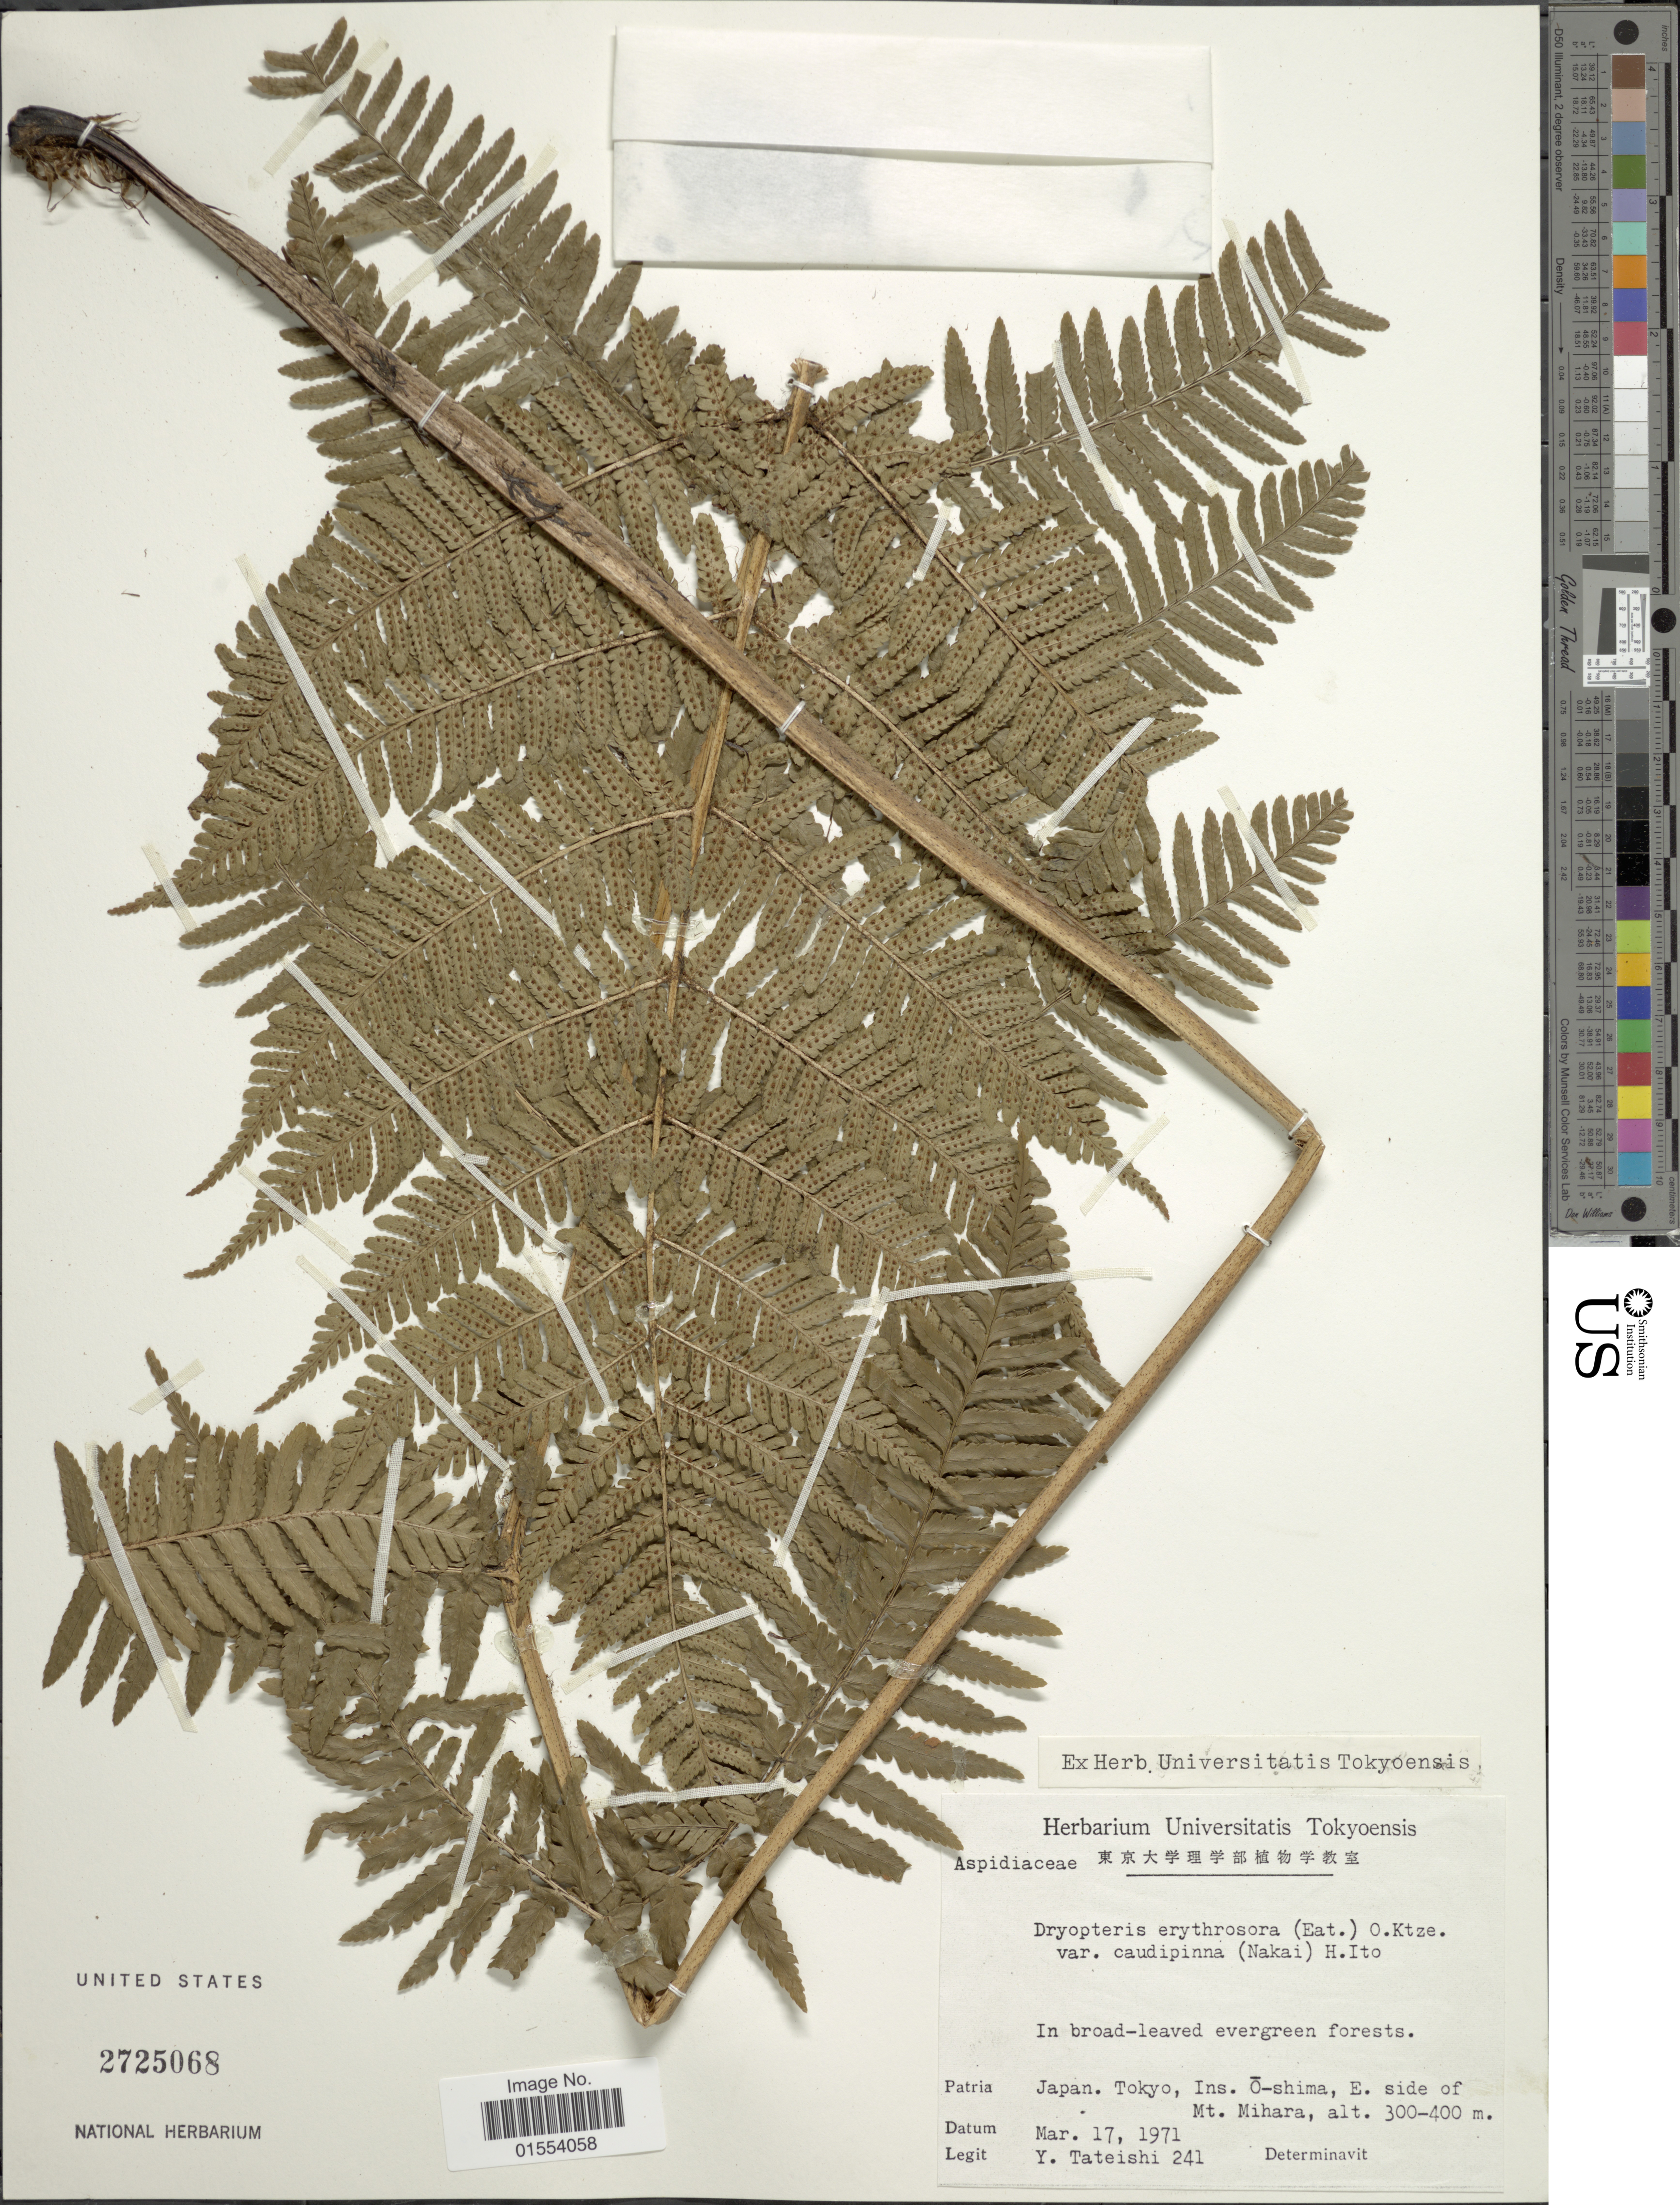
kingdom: Plantae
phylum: Tracheophyta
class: Polypodiopsida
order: Polypodiales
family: Dryopteridaceae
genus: Dryopteris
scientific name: Dryopteris erythrosora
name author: (D.C. Eaton) Kuntze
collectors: Y. Tateishi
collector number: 241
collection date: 1971-03-17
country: Japan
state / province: Tokyo, Federal City of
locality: Japan. Tokyo, Ins. O-shima, E. side of Mt. Mihara.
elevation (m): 300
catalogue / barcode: US 2725068